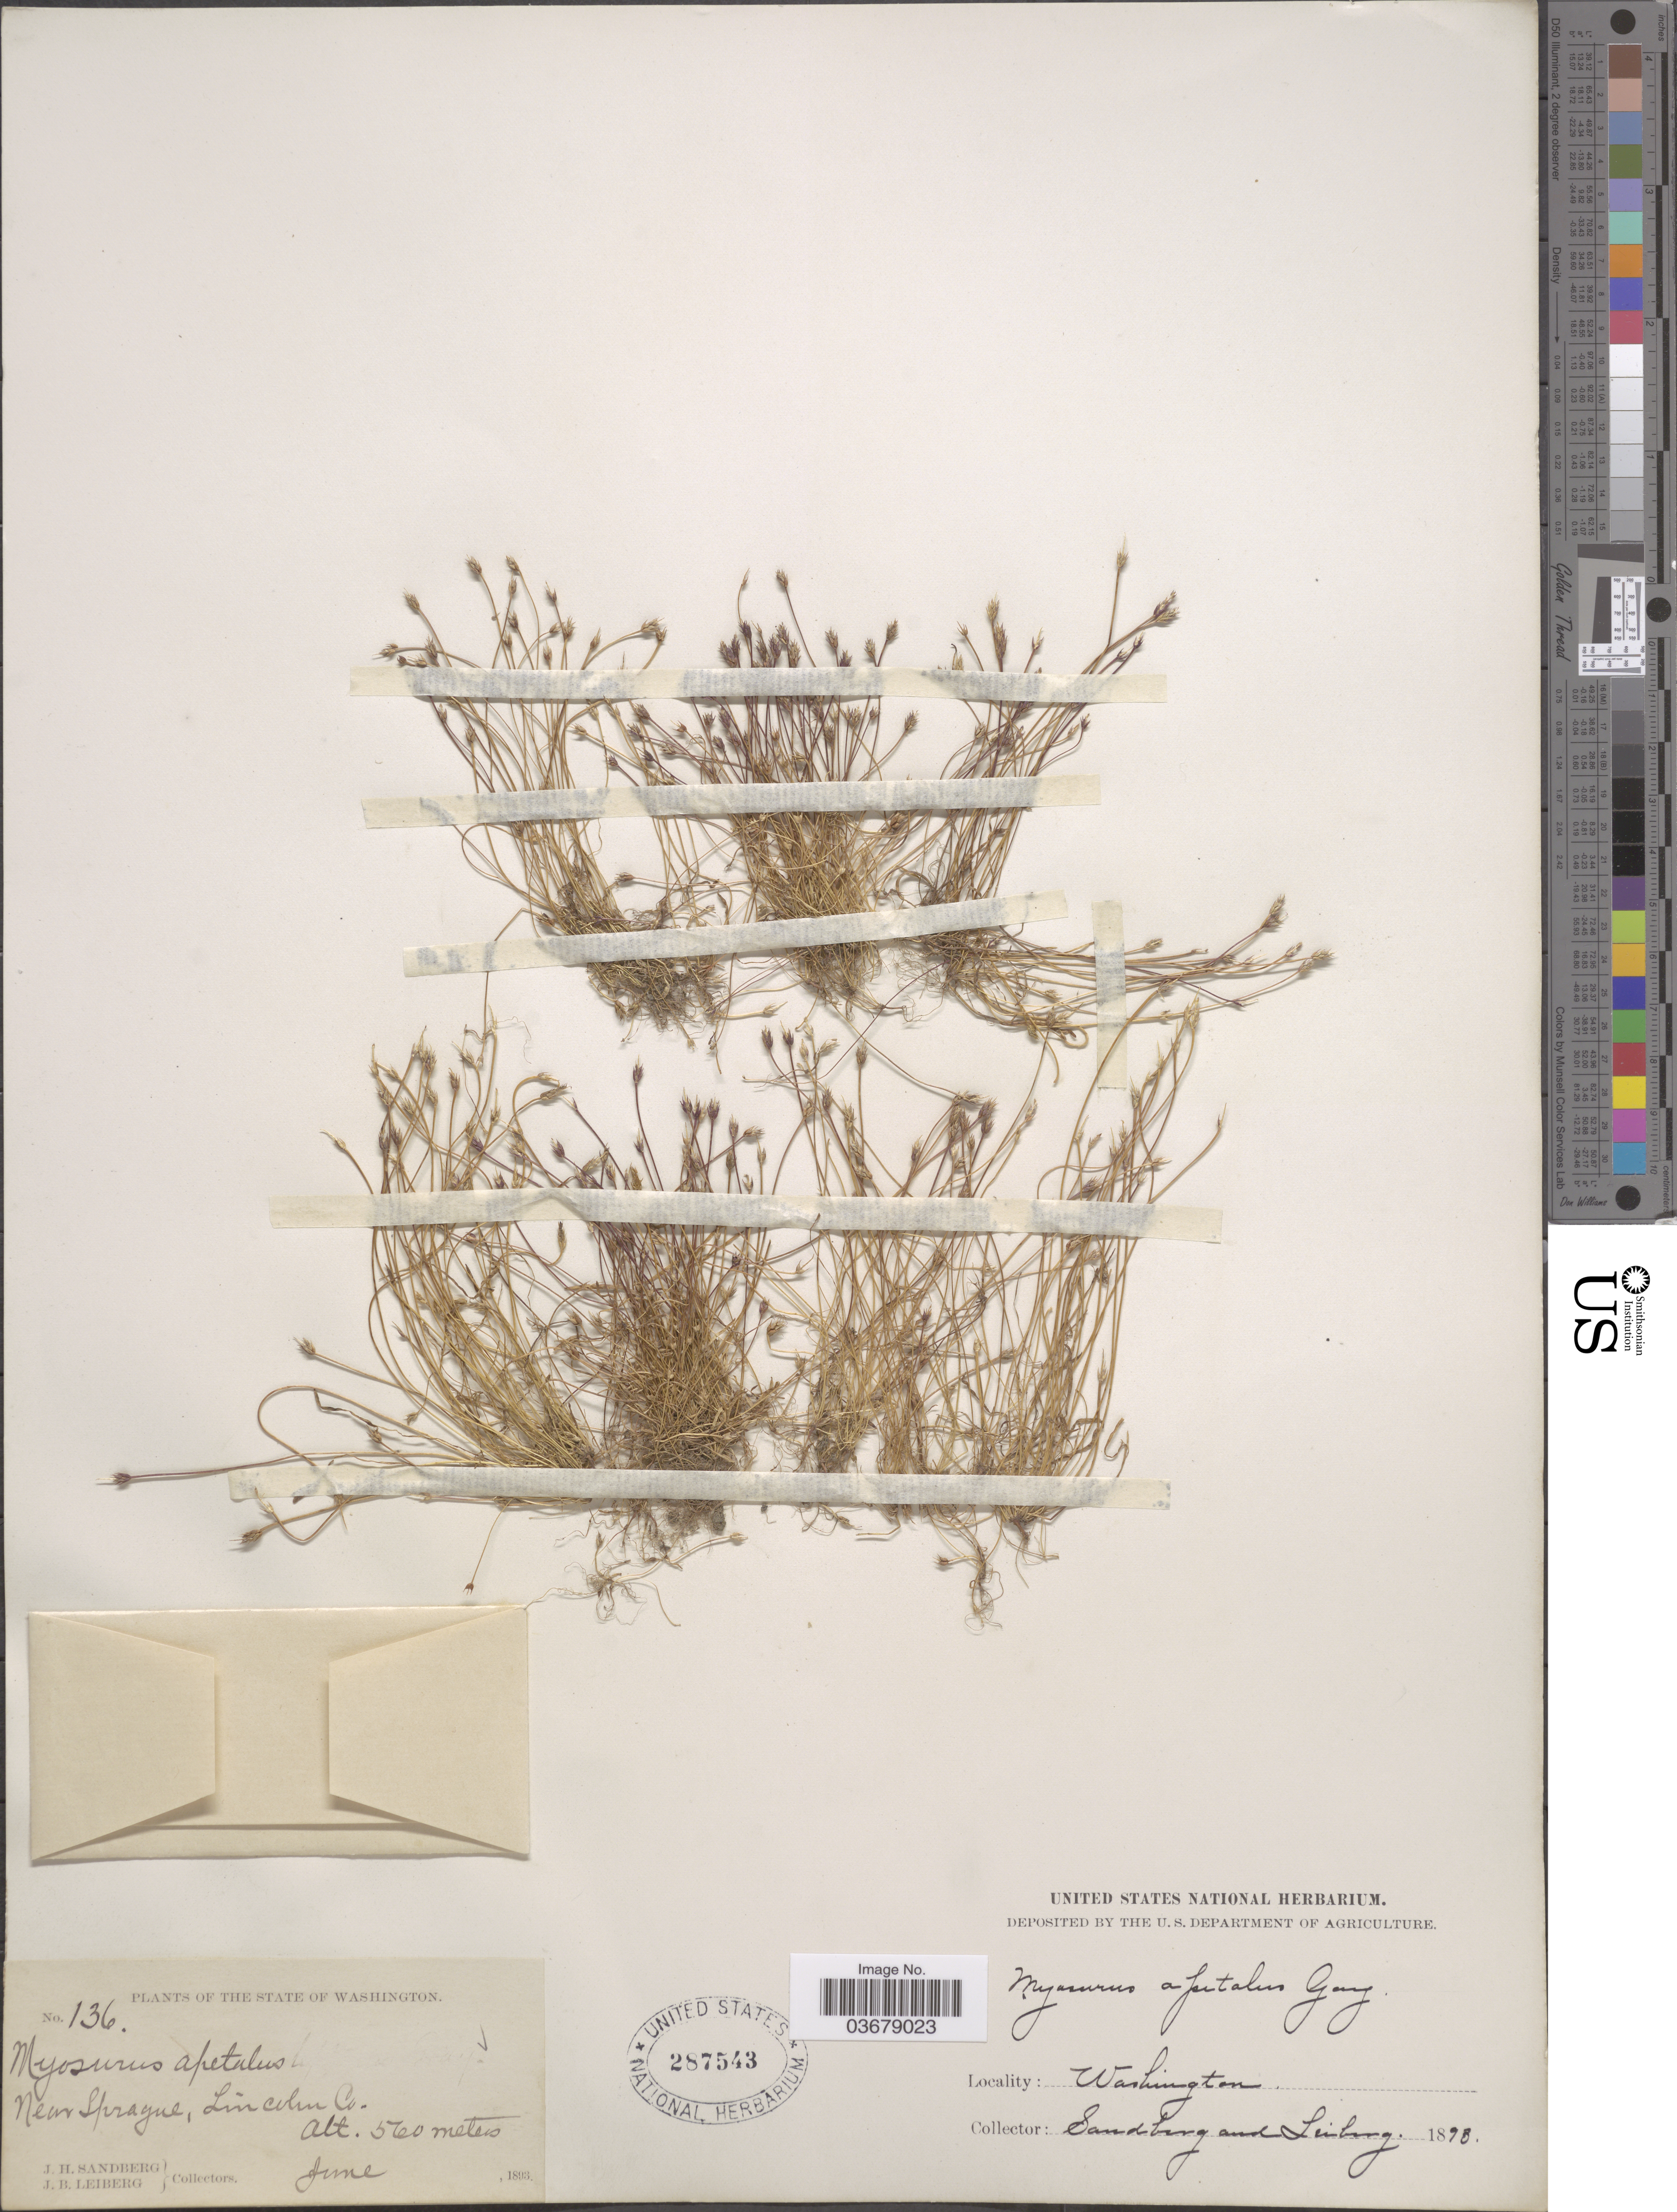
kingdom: Plantae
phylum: Tracheophyta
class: Magnoliopsida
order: Ranunculales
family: Ranunculaceae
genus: Myosurus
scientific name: Myosurus aristatus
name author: Benth.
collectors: J. H. Sandberg & J. B. Leiberg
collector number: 136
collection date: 1898-06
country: United States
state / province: Washington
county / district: Lincoln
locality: Near Sprague, Lincoln Co.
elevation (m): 560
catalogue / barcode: US 287543